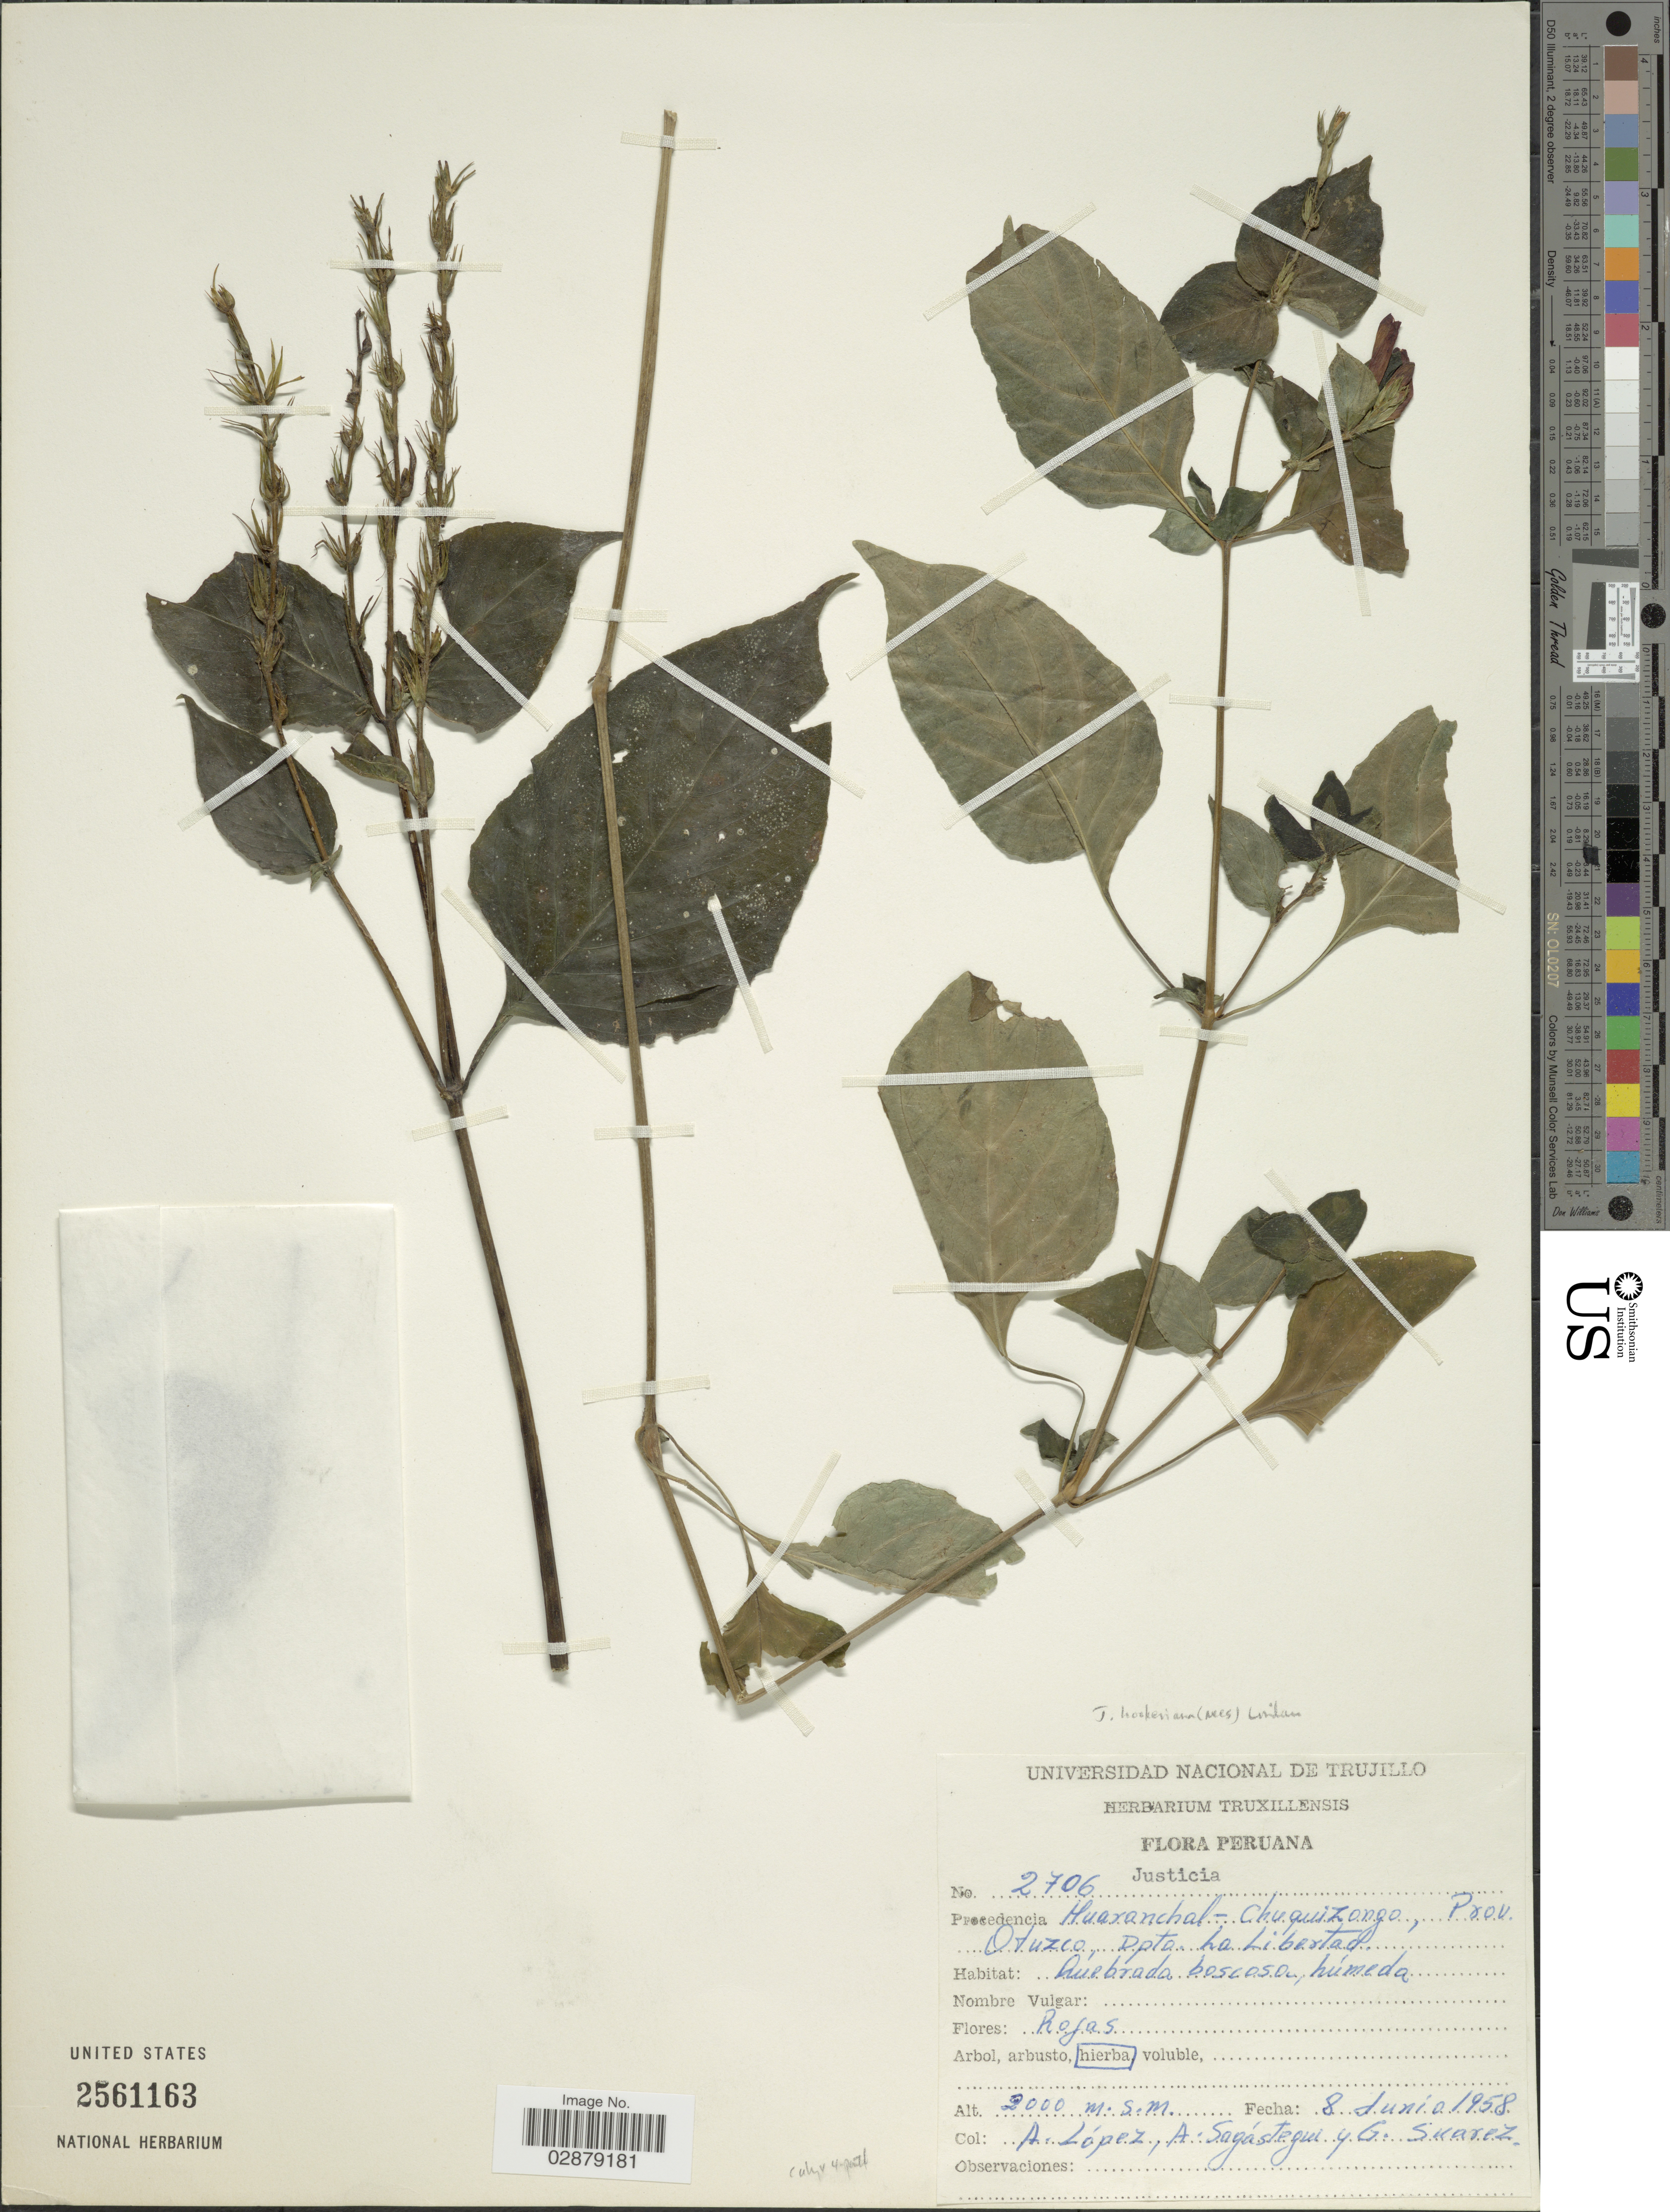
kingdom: Plantae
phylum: Tracheophyta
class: Magnoliopsida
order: Lamiales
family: Acanthaceae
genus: Justicia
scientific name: Justicia hookeriana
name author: T. Anderson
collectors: A. López, A. Sagástequi & G. Suárez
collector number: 2706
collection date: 1958-06-08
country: Peru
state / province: La Libertad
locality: Huaranchal - Chuquizongo, Prov. Otuzco. Dpto. La Libertad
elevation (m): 2000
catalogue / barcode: US 2561163